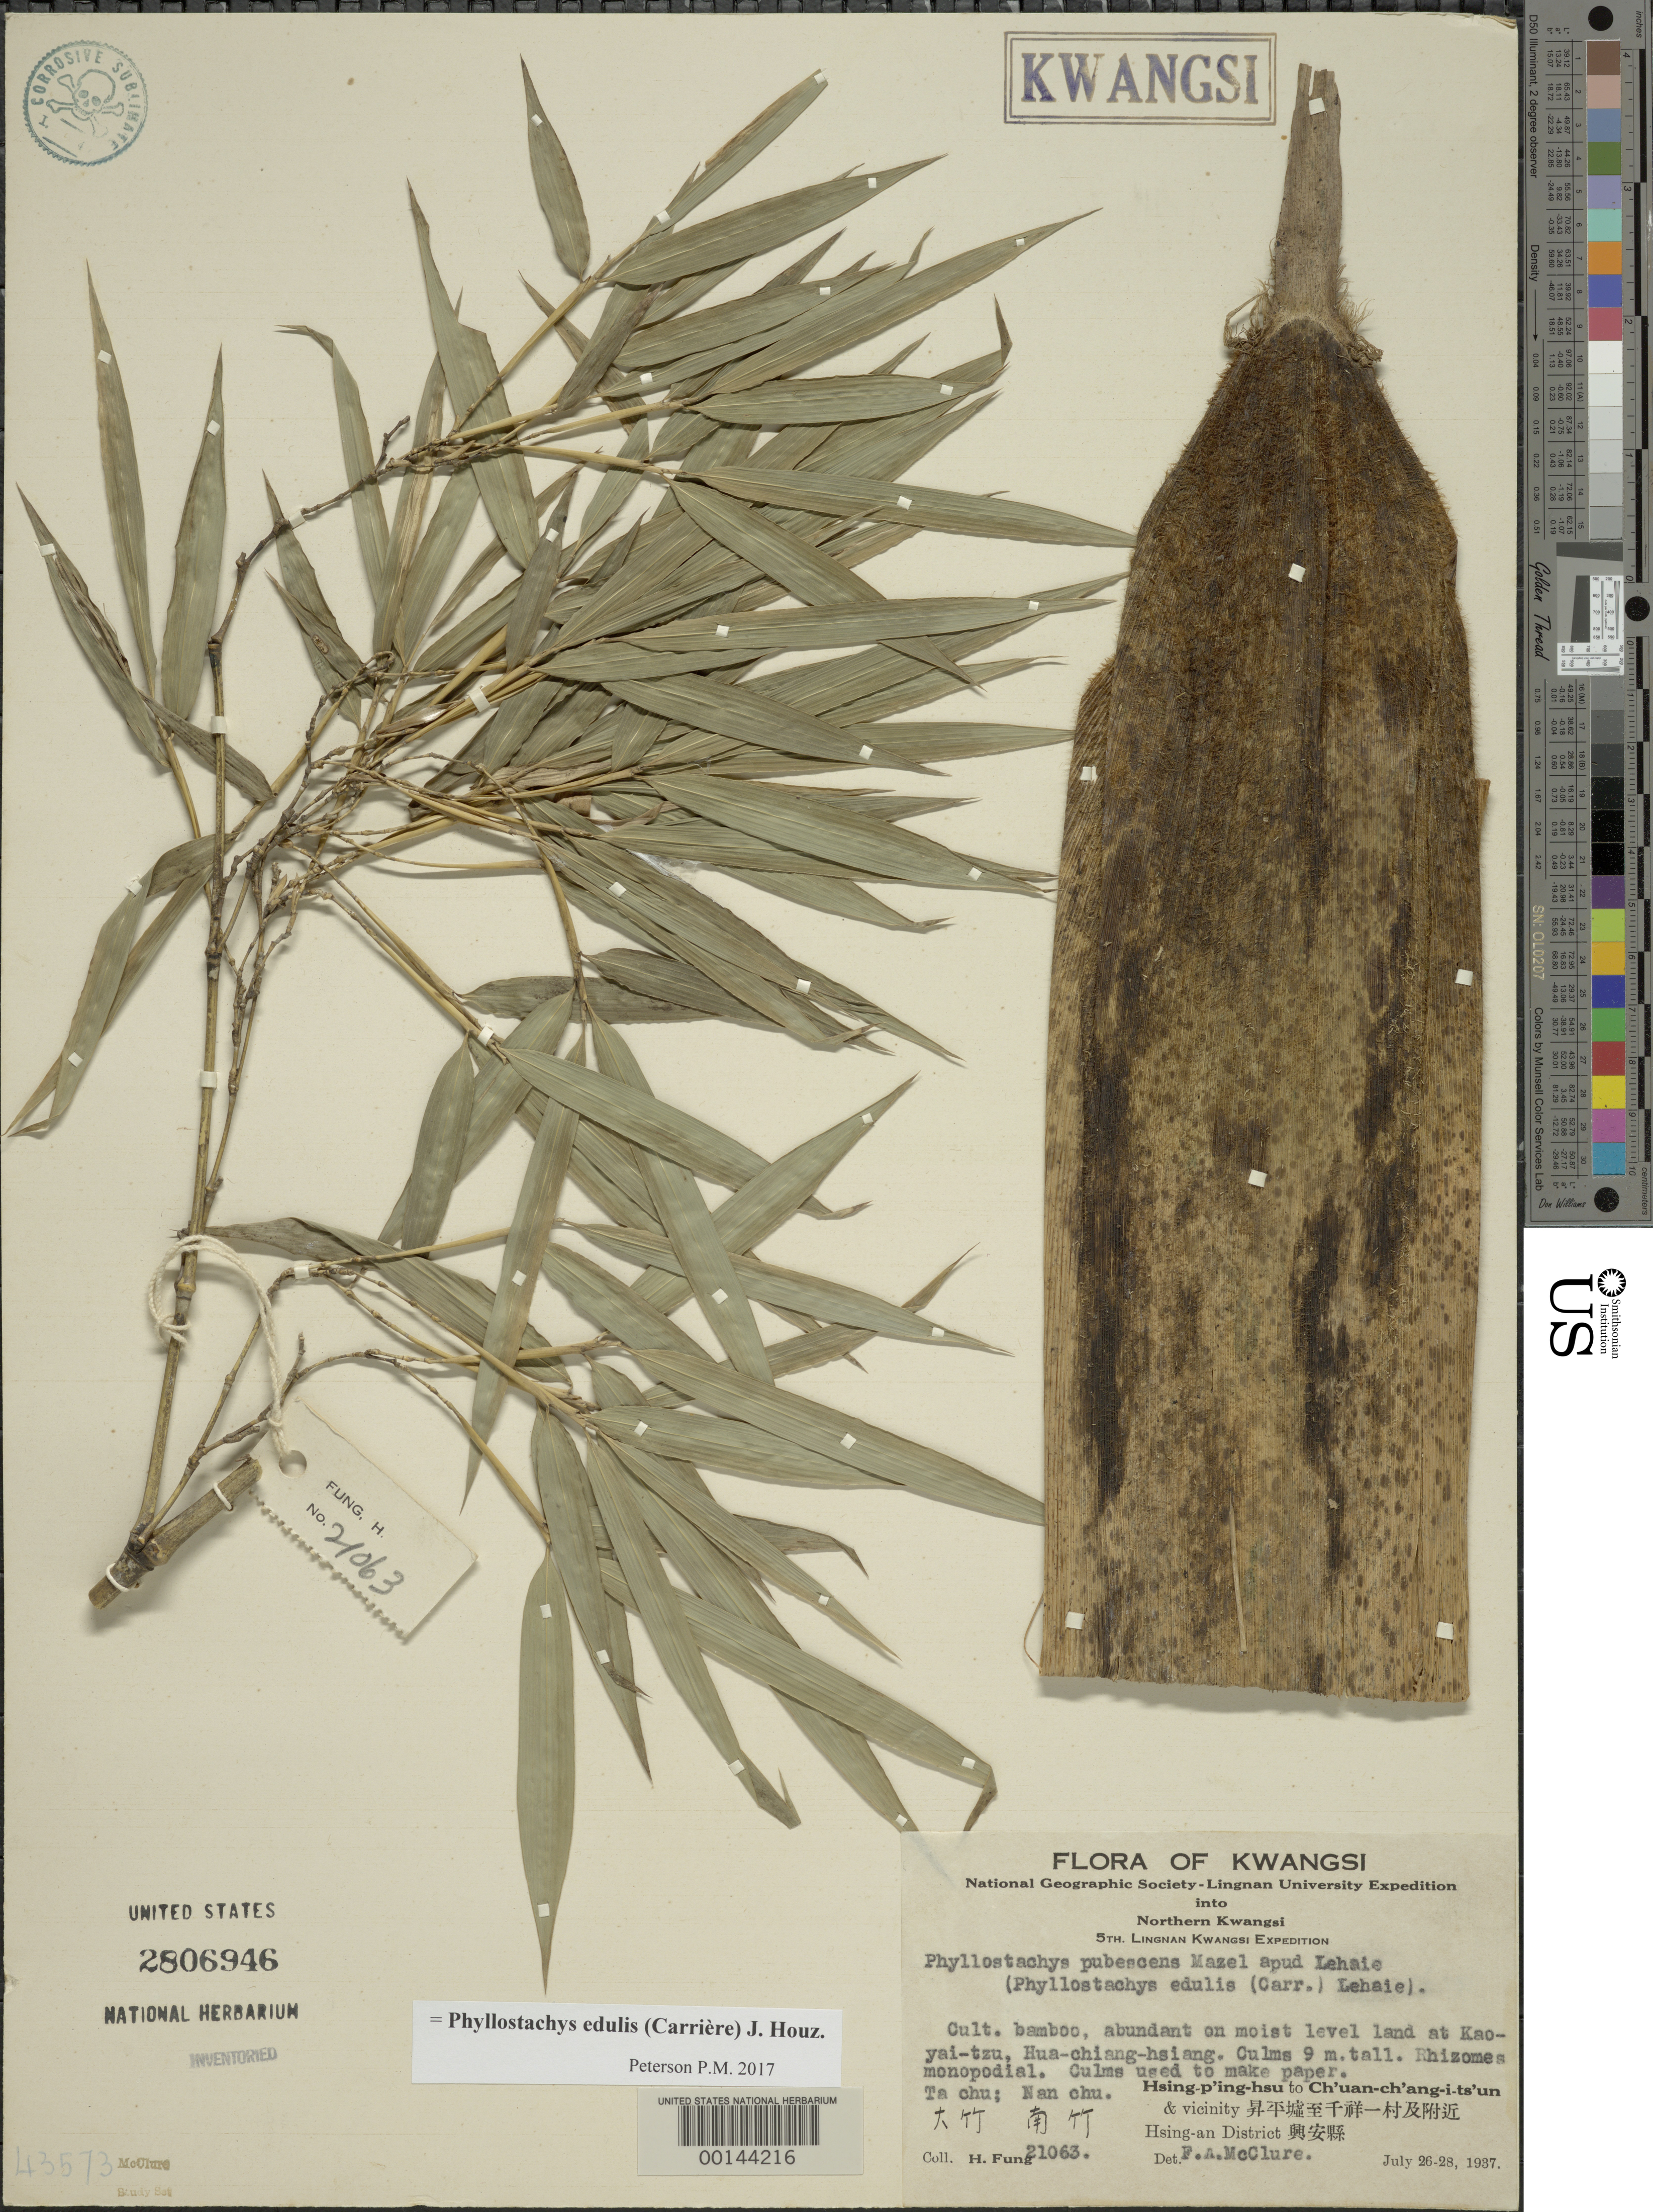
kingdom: Plantae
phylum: Tracheophyta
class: Liliopsida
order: Poales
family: Poaceae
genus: Phyllostachys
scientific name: Phyllostachys edulis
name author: (Carrière) J. Houz.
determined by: Poaceae Reorganization Project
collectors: H. L. Fung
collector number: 21063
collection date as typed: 26 Jul 1937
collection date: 1937-07-26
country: China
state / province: Jiangxi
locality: Hsing-an, hsing-p'ing-hsu/ch'uan-ch'ang-i-ts'un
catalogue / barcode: US 2806946